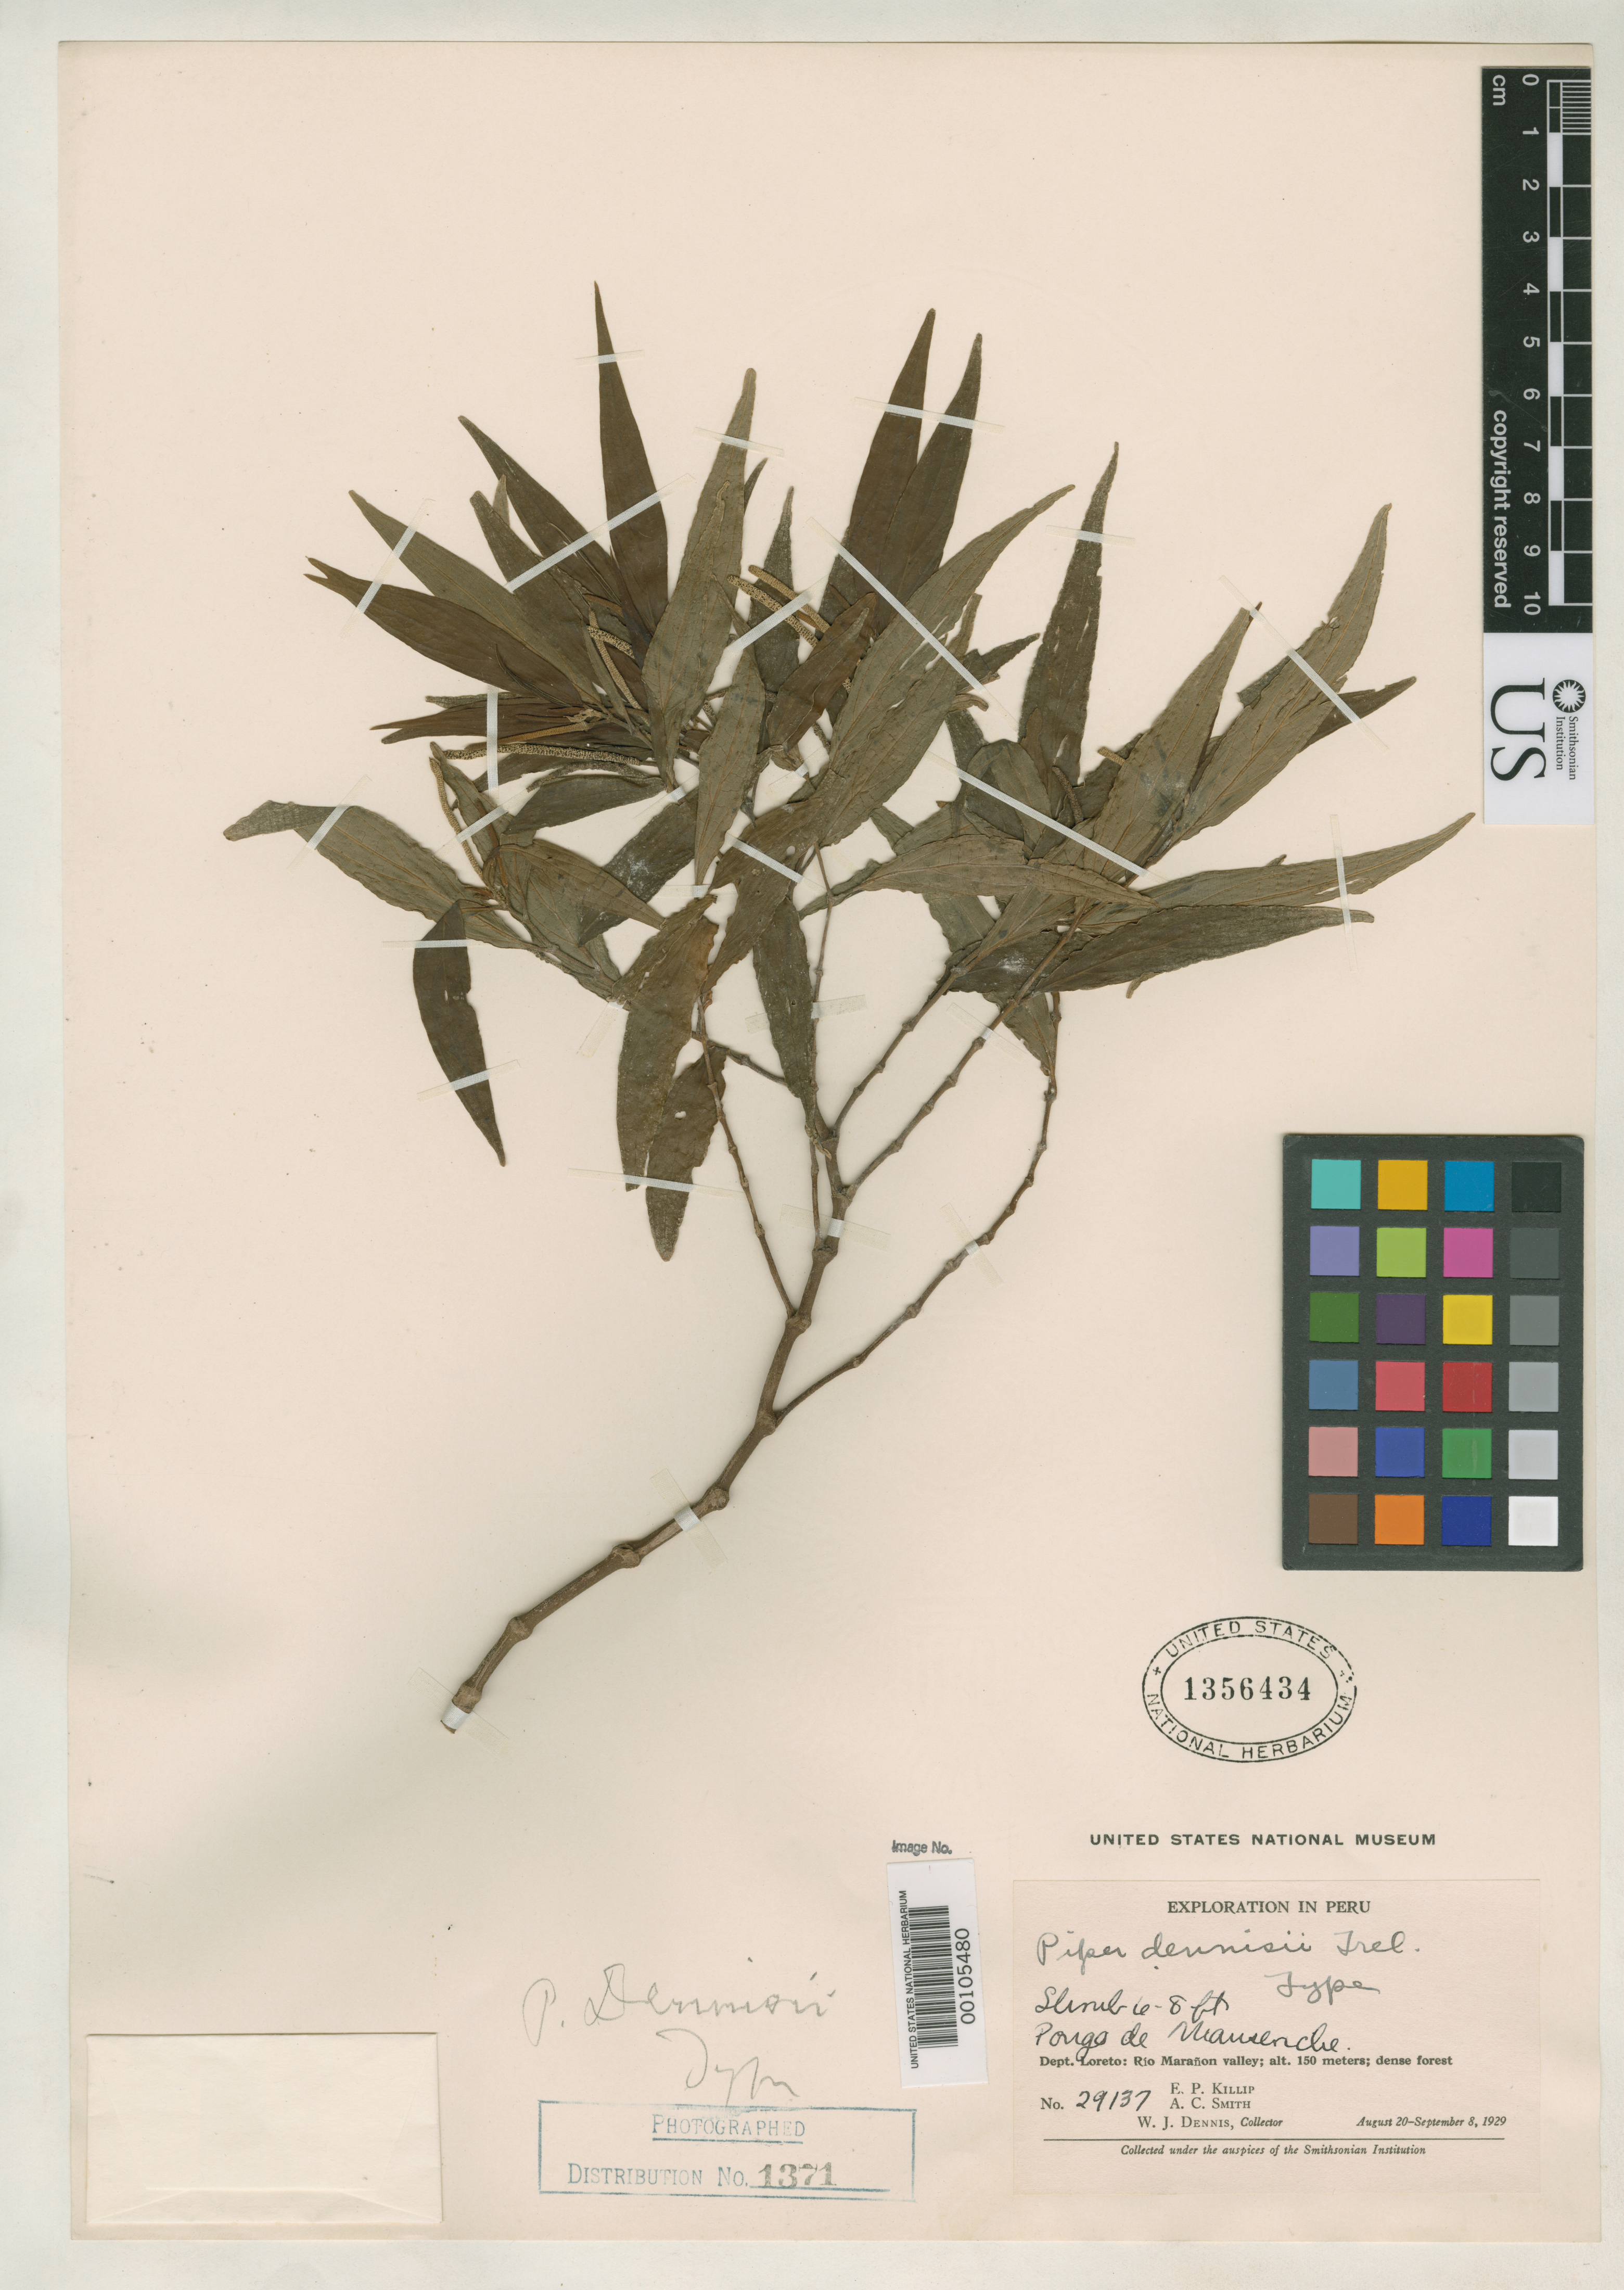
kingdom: Plantae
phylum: Tracheophyta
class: Magnoliopsida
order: Piperales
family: Piperaceae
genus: Piper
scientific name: Piper dennisii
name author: Trel.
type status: Holotype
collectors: E. P. Killip, A. C. Smith & W. J. Dennis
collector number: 29137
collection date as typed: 20 Aug 1929 to 08 Sep 1929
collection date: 1929-08-20/1929-09-08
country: Peru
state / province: Loreto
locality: Rio Moranon Valley.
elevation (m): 150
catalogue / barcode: US 1356434